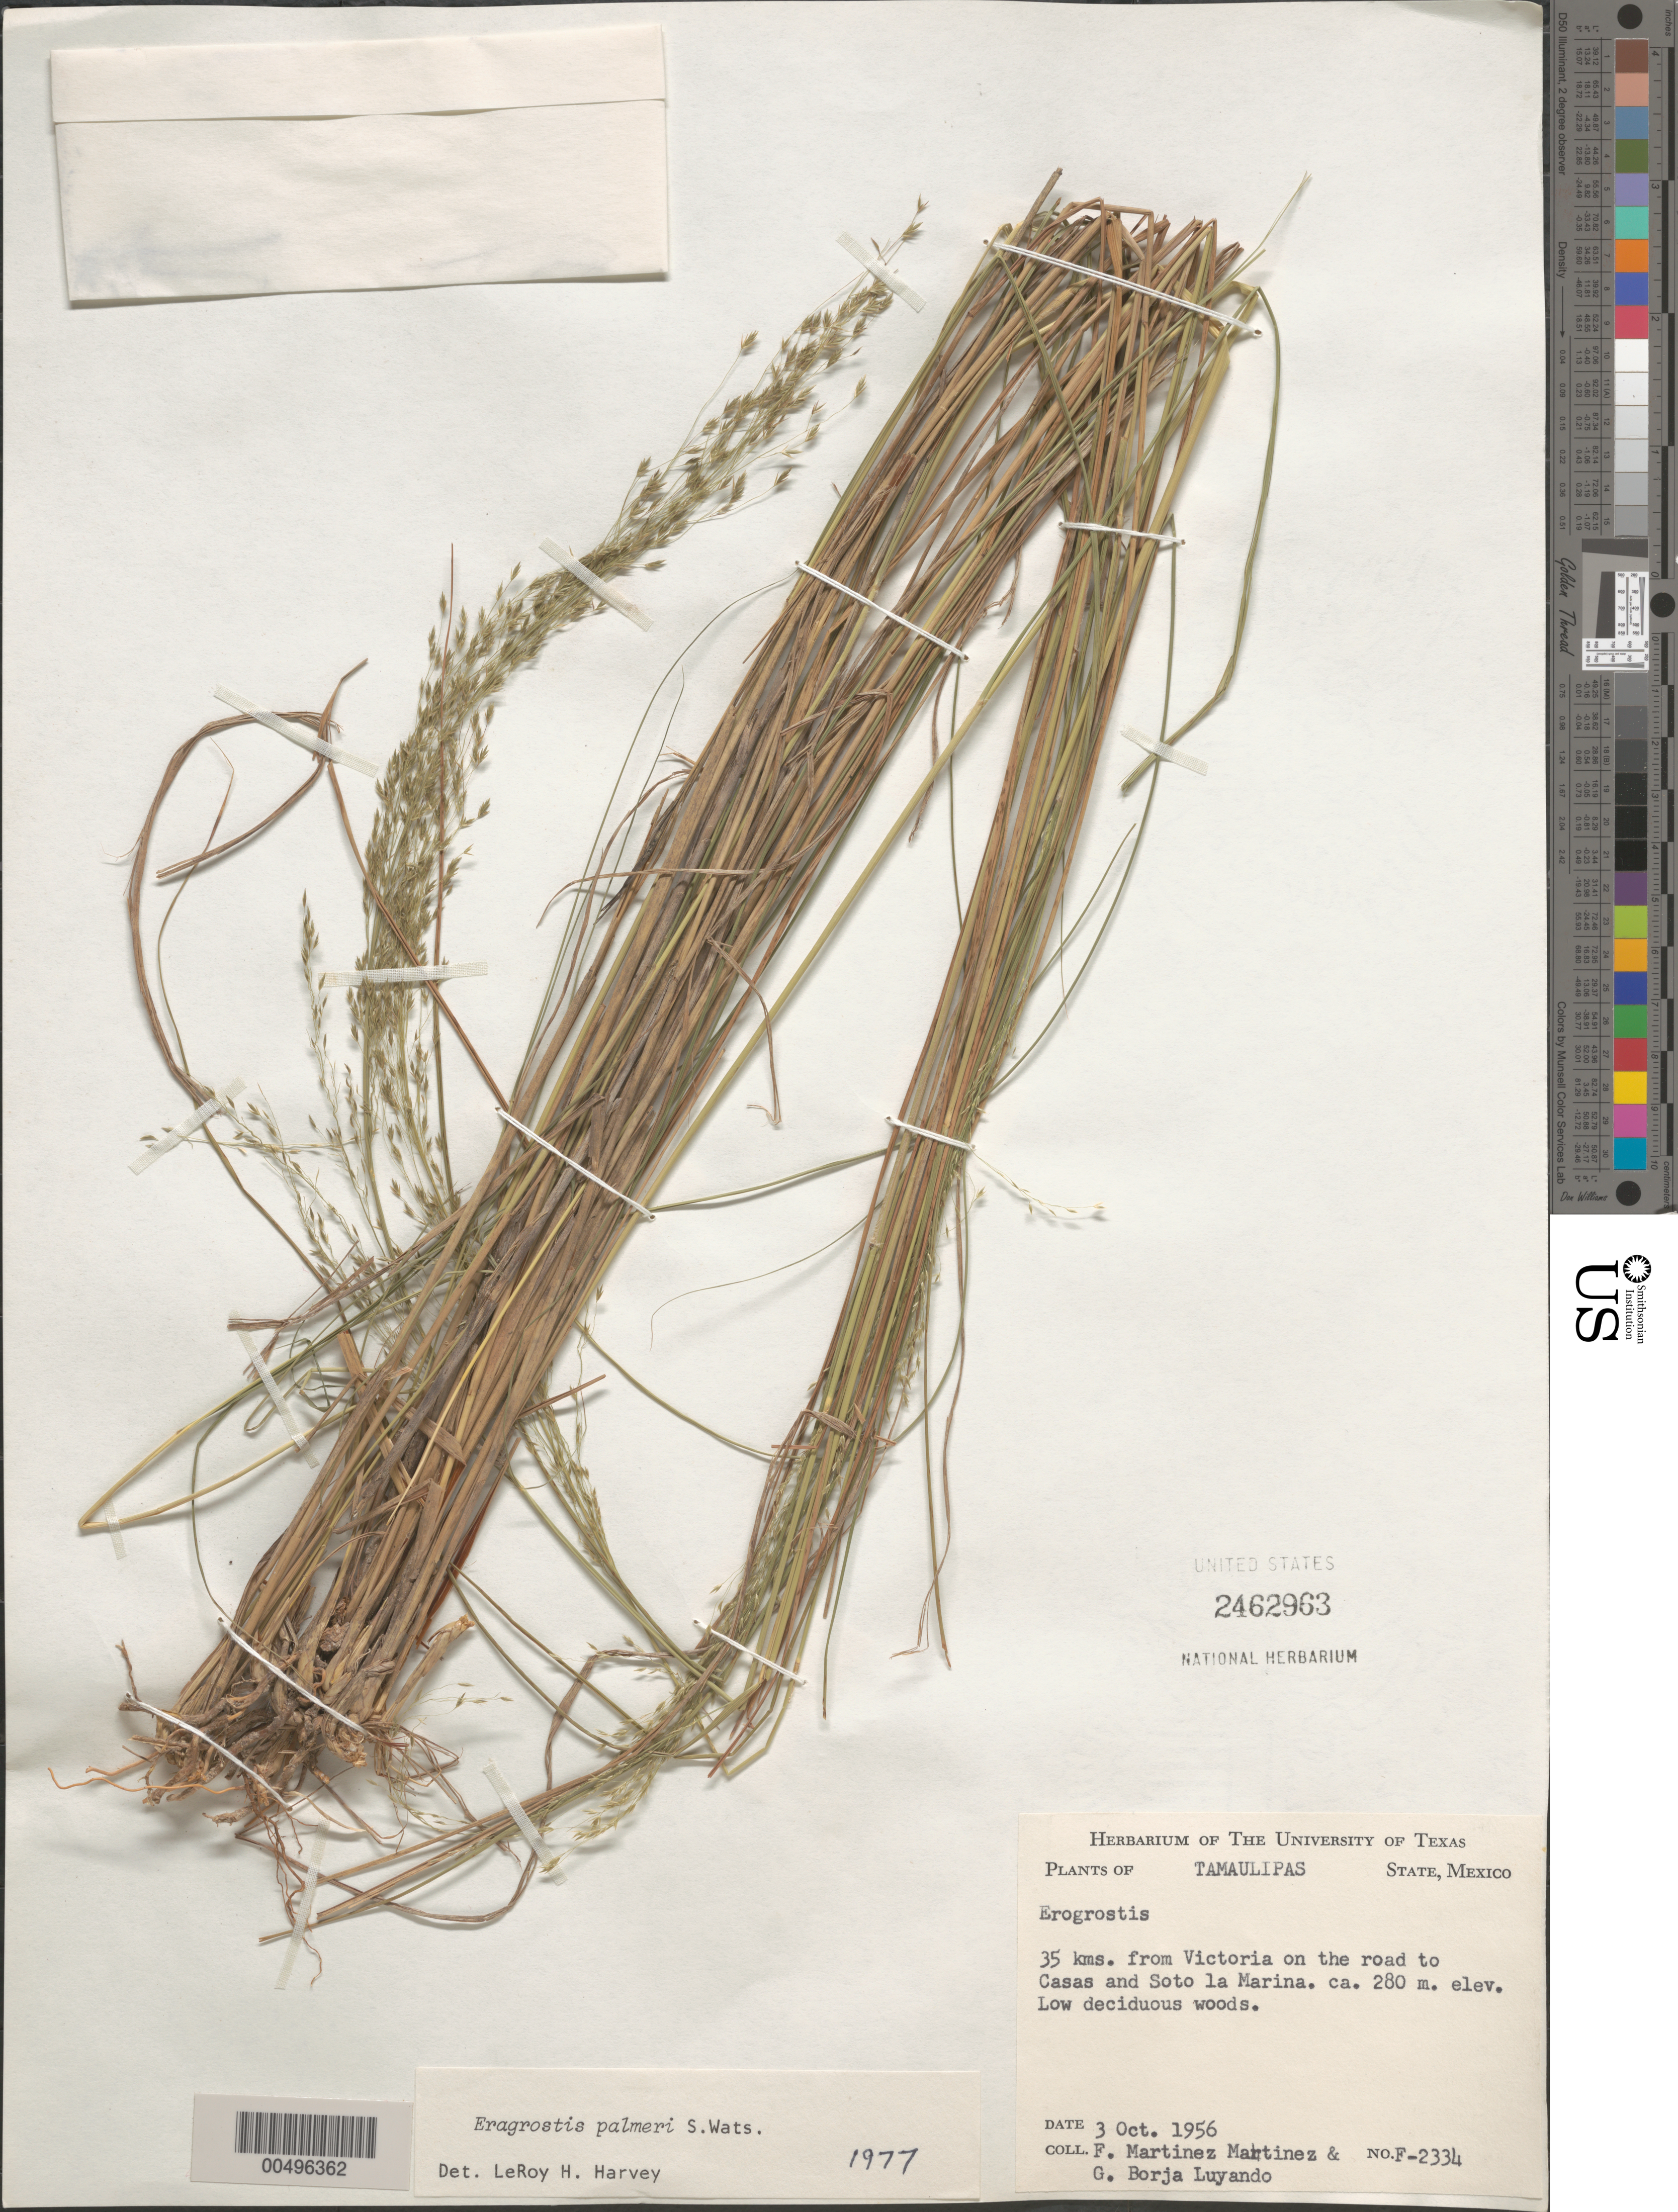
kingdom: Plantae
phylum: Tracheophyta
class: Liliopsida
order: Poales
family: Poaceae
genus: Eragrostis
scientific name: Eragrostis palmeri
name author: S. Watson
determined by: Harvey, L. H.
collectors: F. Martinez-M. & G. Borja-Luyando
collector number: F-2334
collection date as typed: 3 Oct 1956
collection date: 1956-10-03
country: Mexico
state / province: Tamaulipas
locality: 35 km from Victoria on the rd to Casas and Soto la Marina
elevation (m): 280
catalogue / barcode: US 2462963